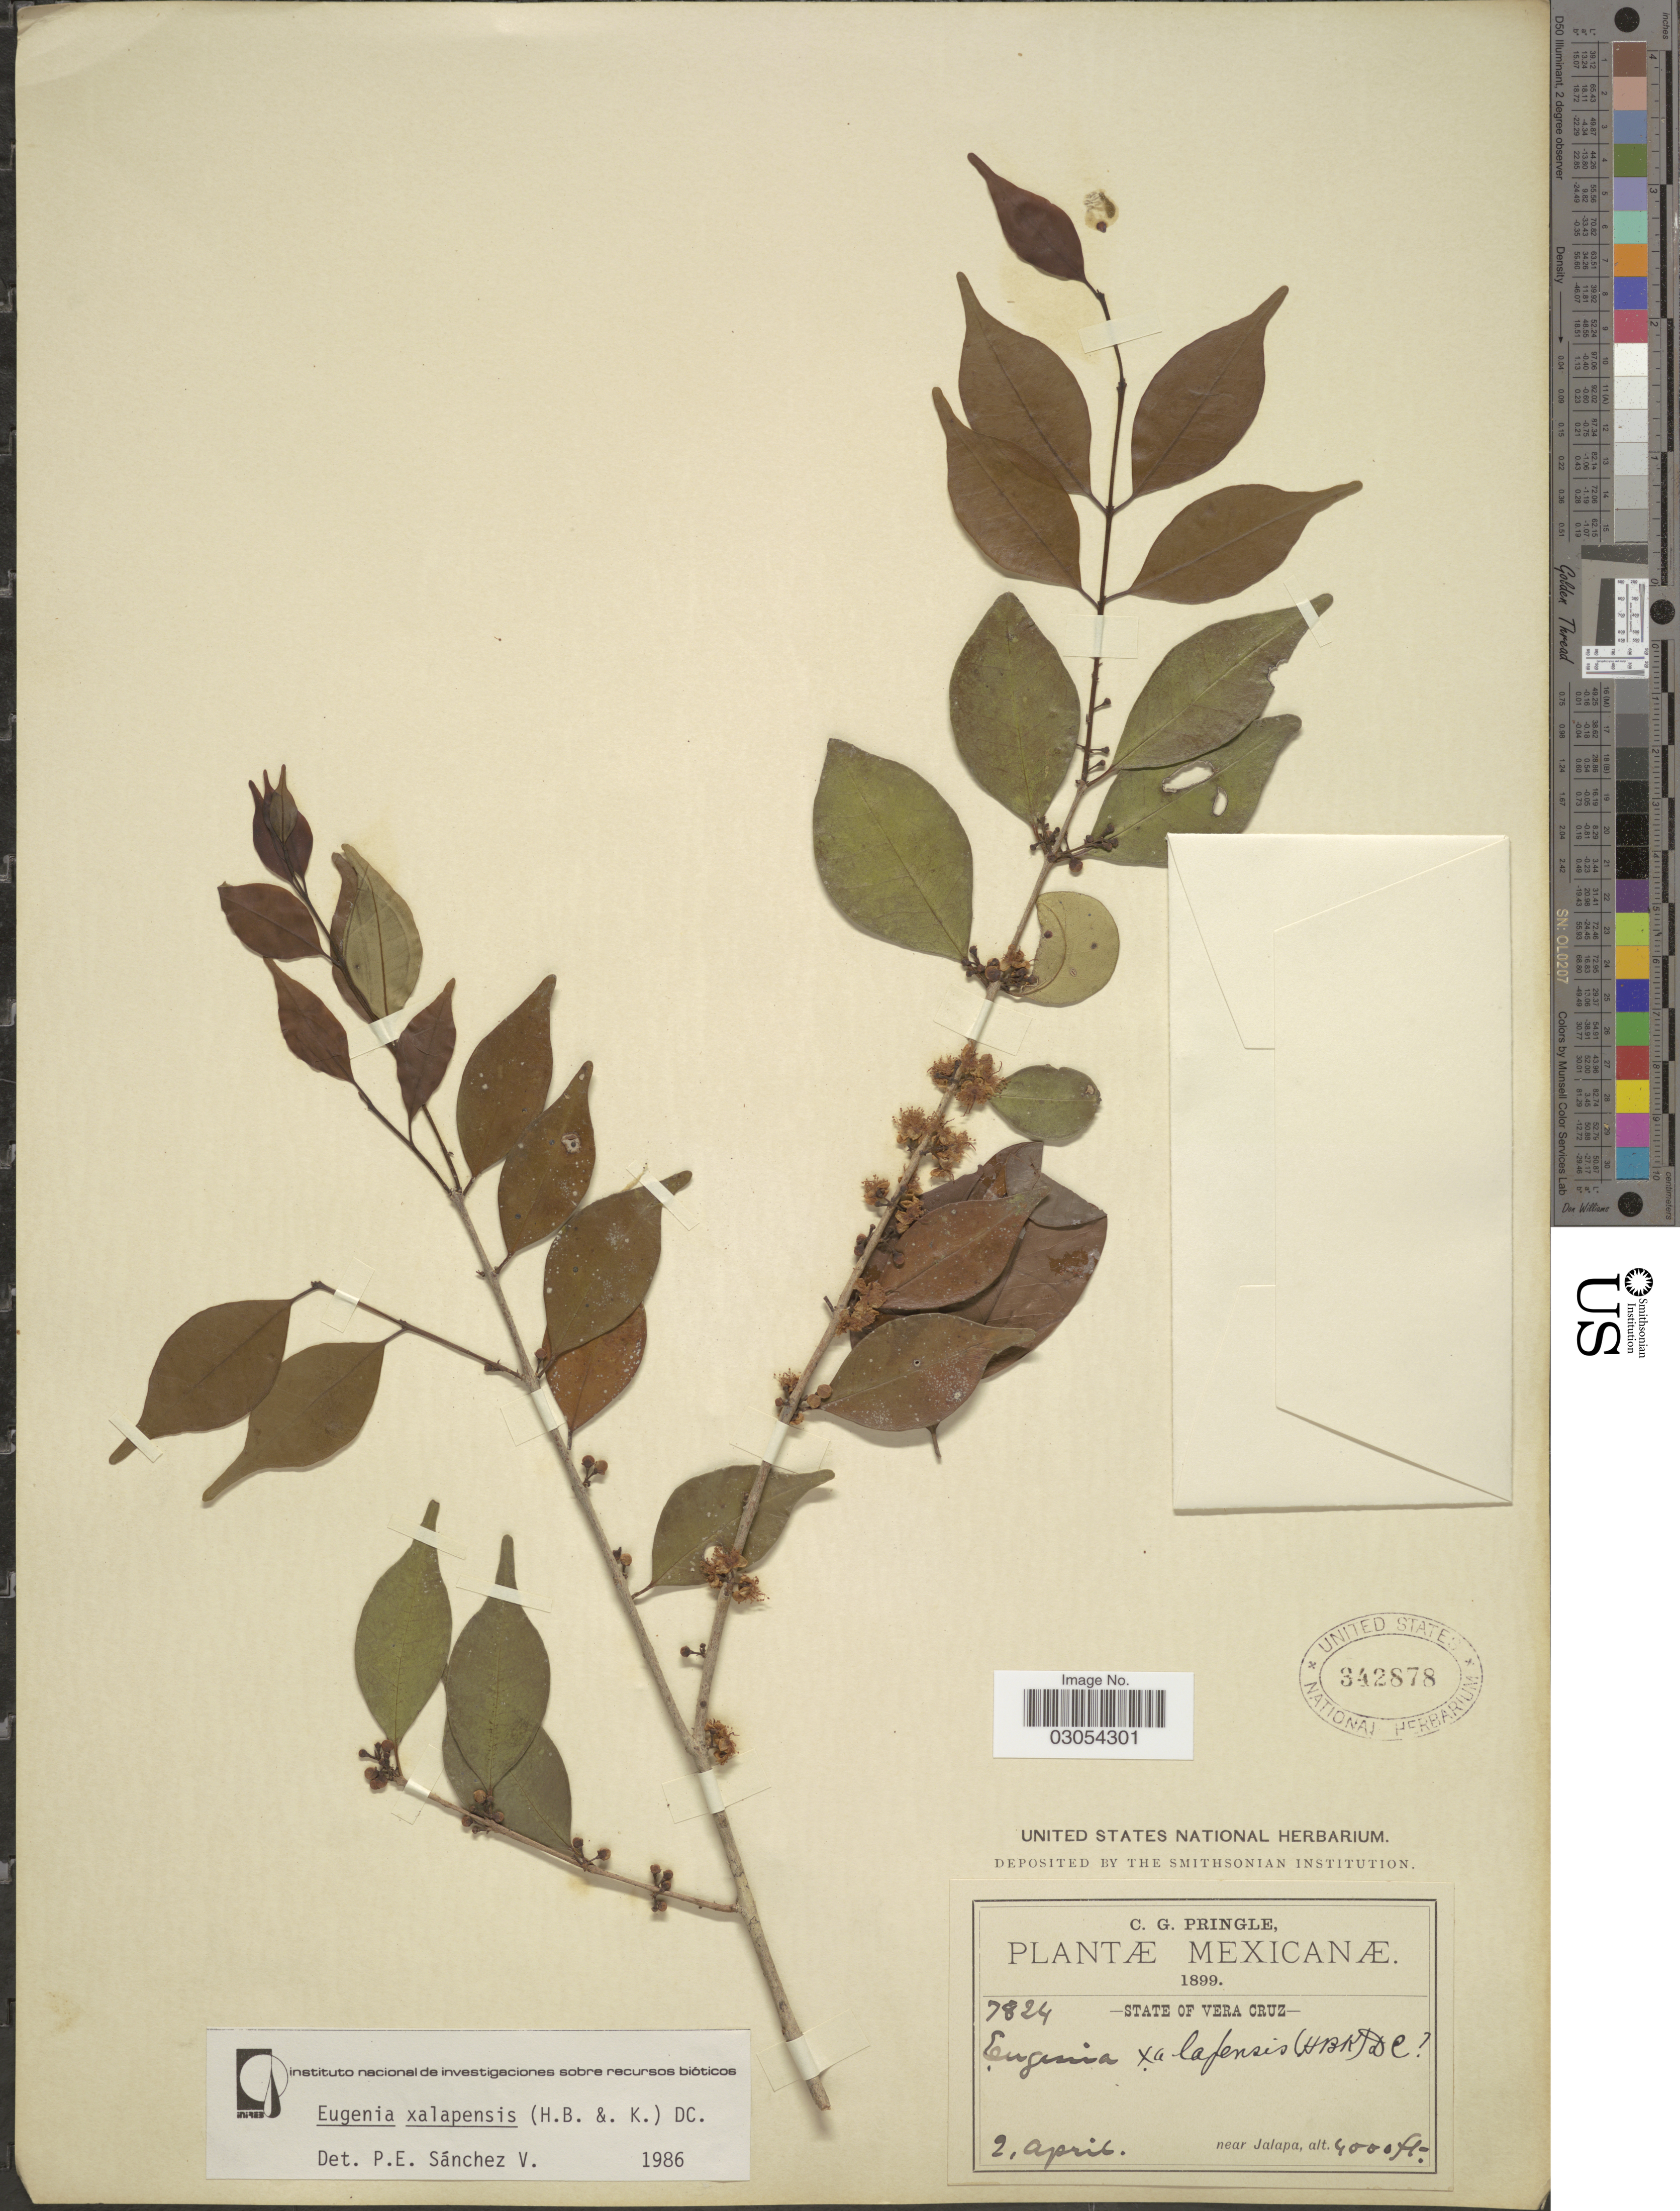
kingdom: Plantae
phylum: Tracheophyta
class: Magnoliopsida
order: Myrtales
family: Myrtaceae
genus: Eugenia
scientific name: Eugenia xalapensis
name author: (Kunth) DC.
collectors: C. G. Pringle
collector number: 7824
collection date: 1899-04-02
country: Mexico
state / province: Veracruz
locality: State of Vera Cruz. Near Jalapa.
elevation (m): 1219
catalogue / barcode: US 342878